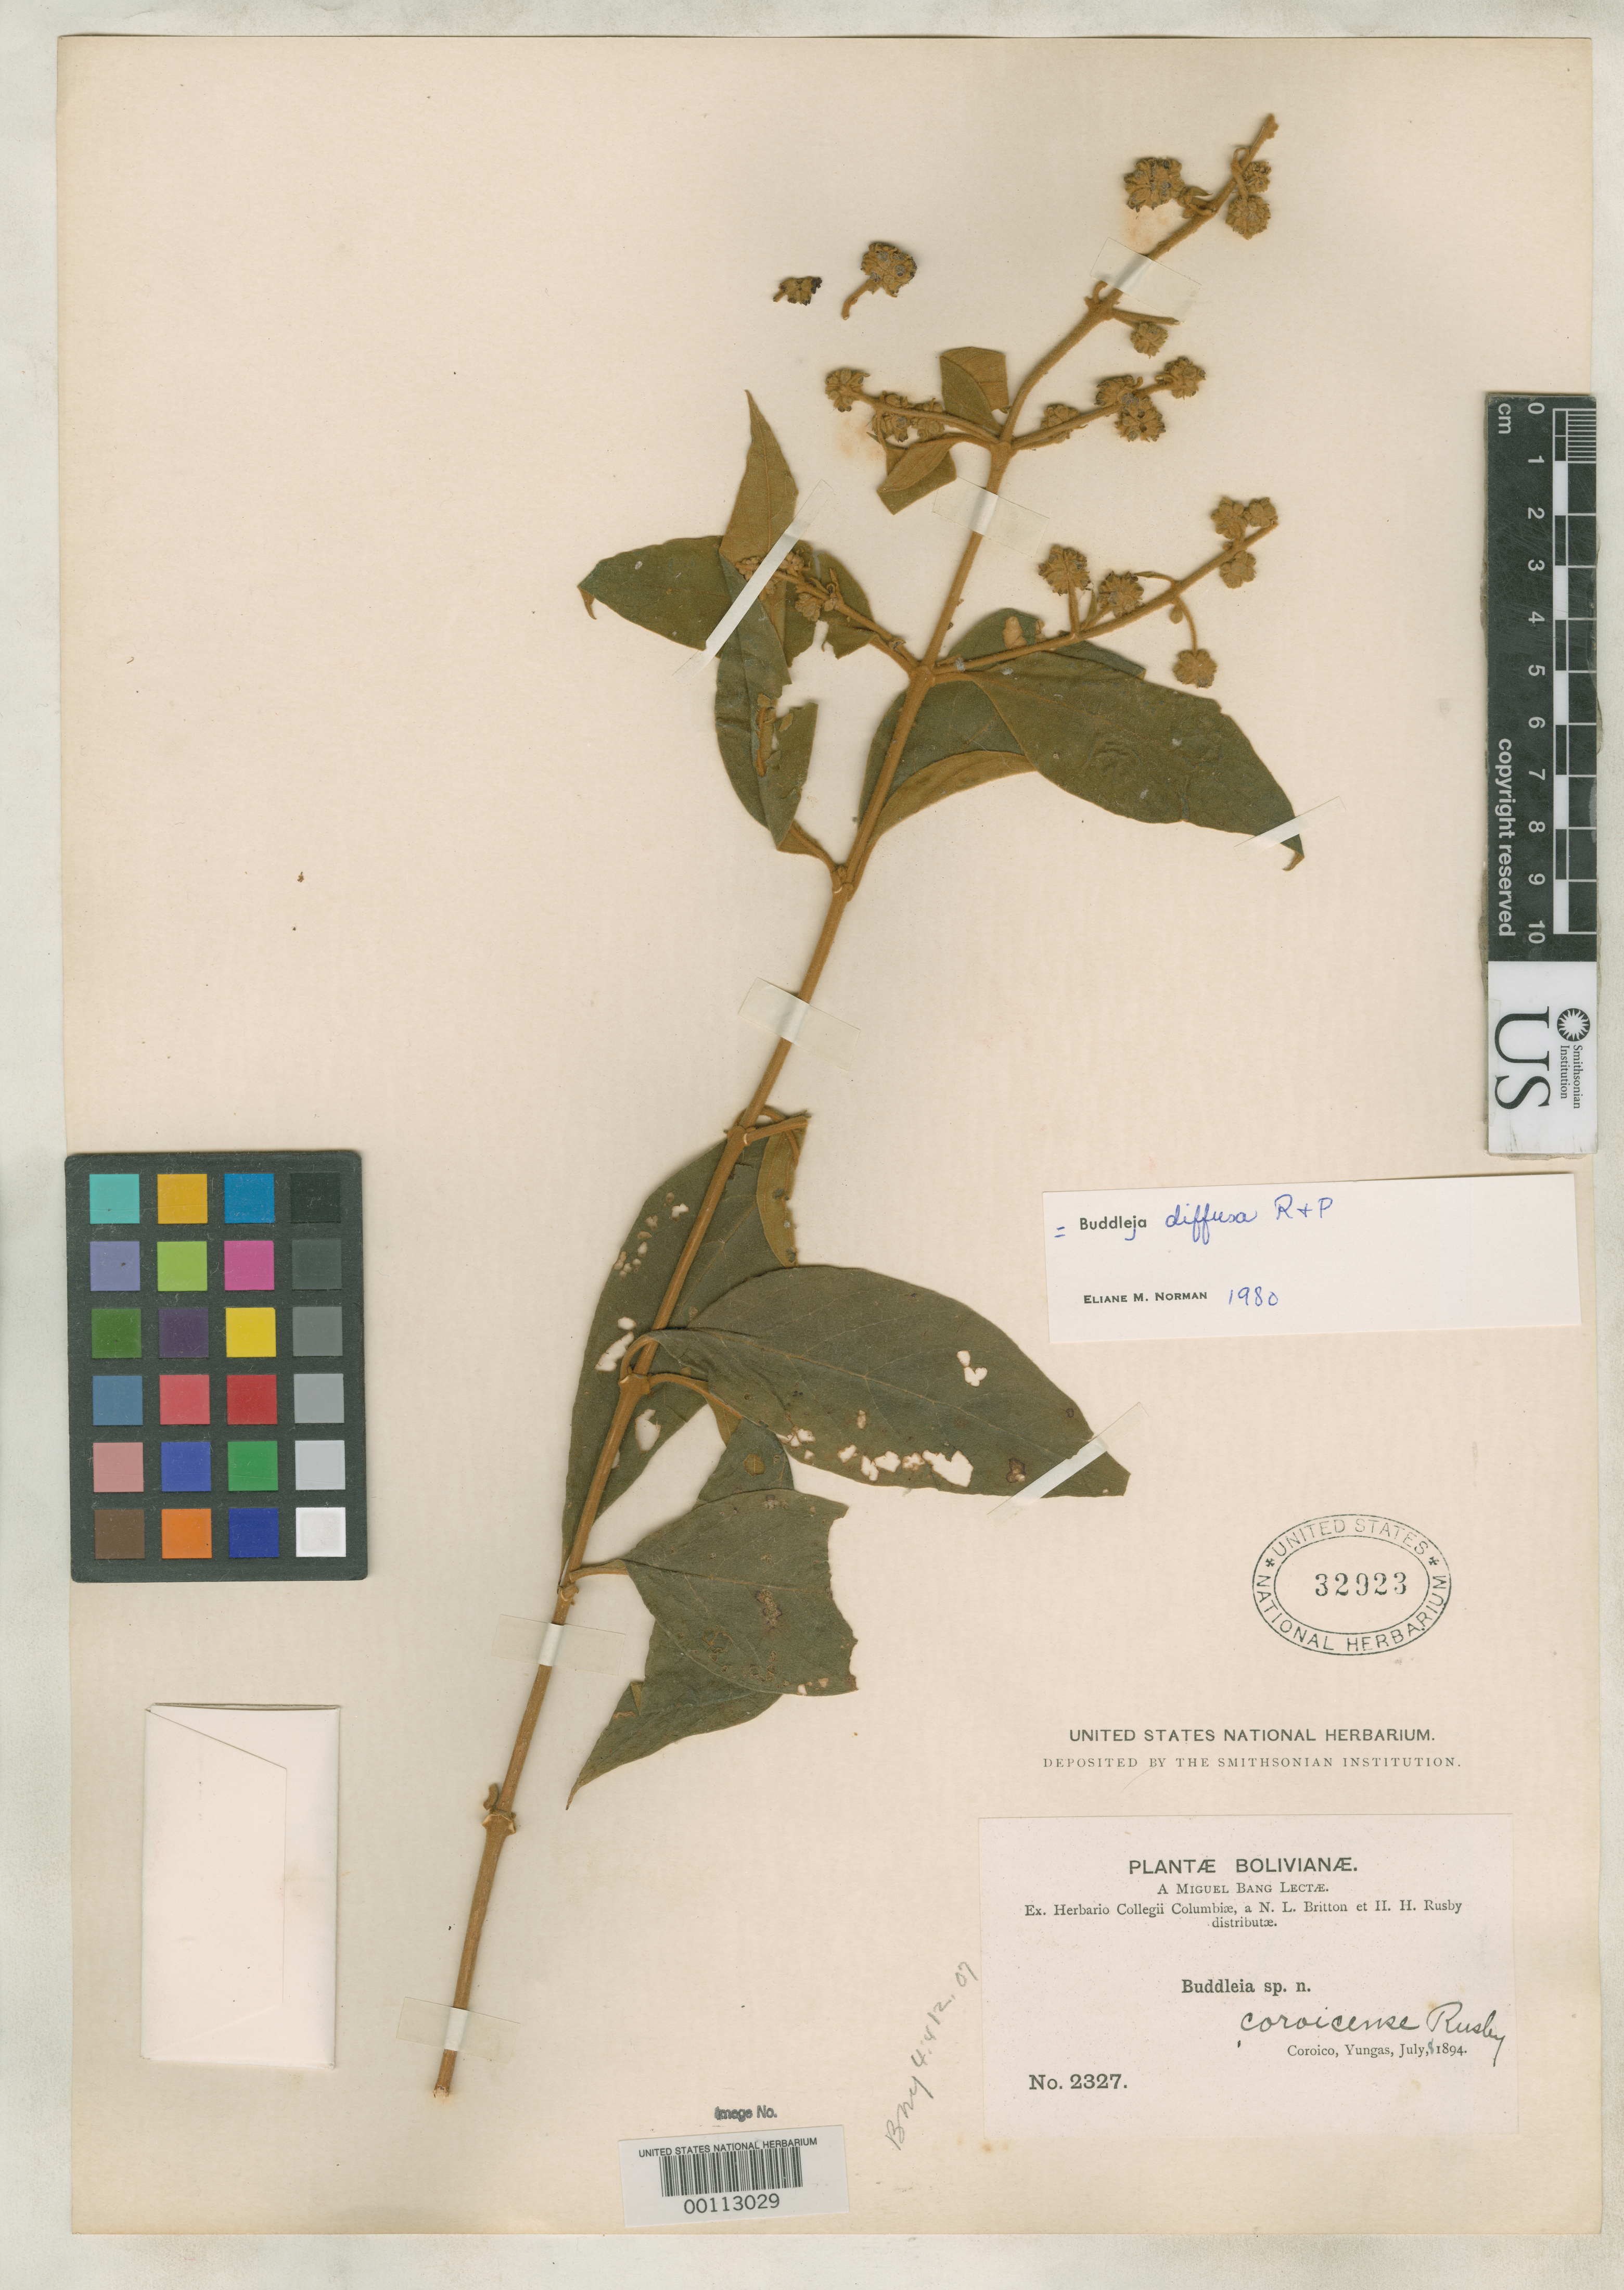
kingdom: Plantae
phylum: Tracheophyta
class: Magnoliopsida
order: Lamiales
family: Scrophulariaceae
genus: Buddleja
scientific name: Buddleja coroicense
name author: Rusby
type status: Isotype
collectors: M. Bang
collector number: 2327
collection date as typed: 08 Jul 1894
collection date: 1894-07-08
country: Bolivia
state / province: La Paz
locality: Yungas, Corsico.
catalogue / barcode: US 32923